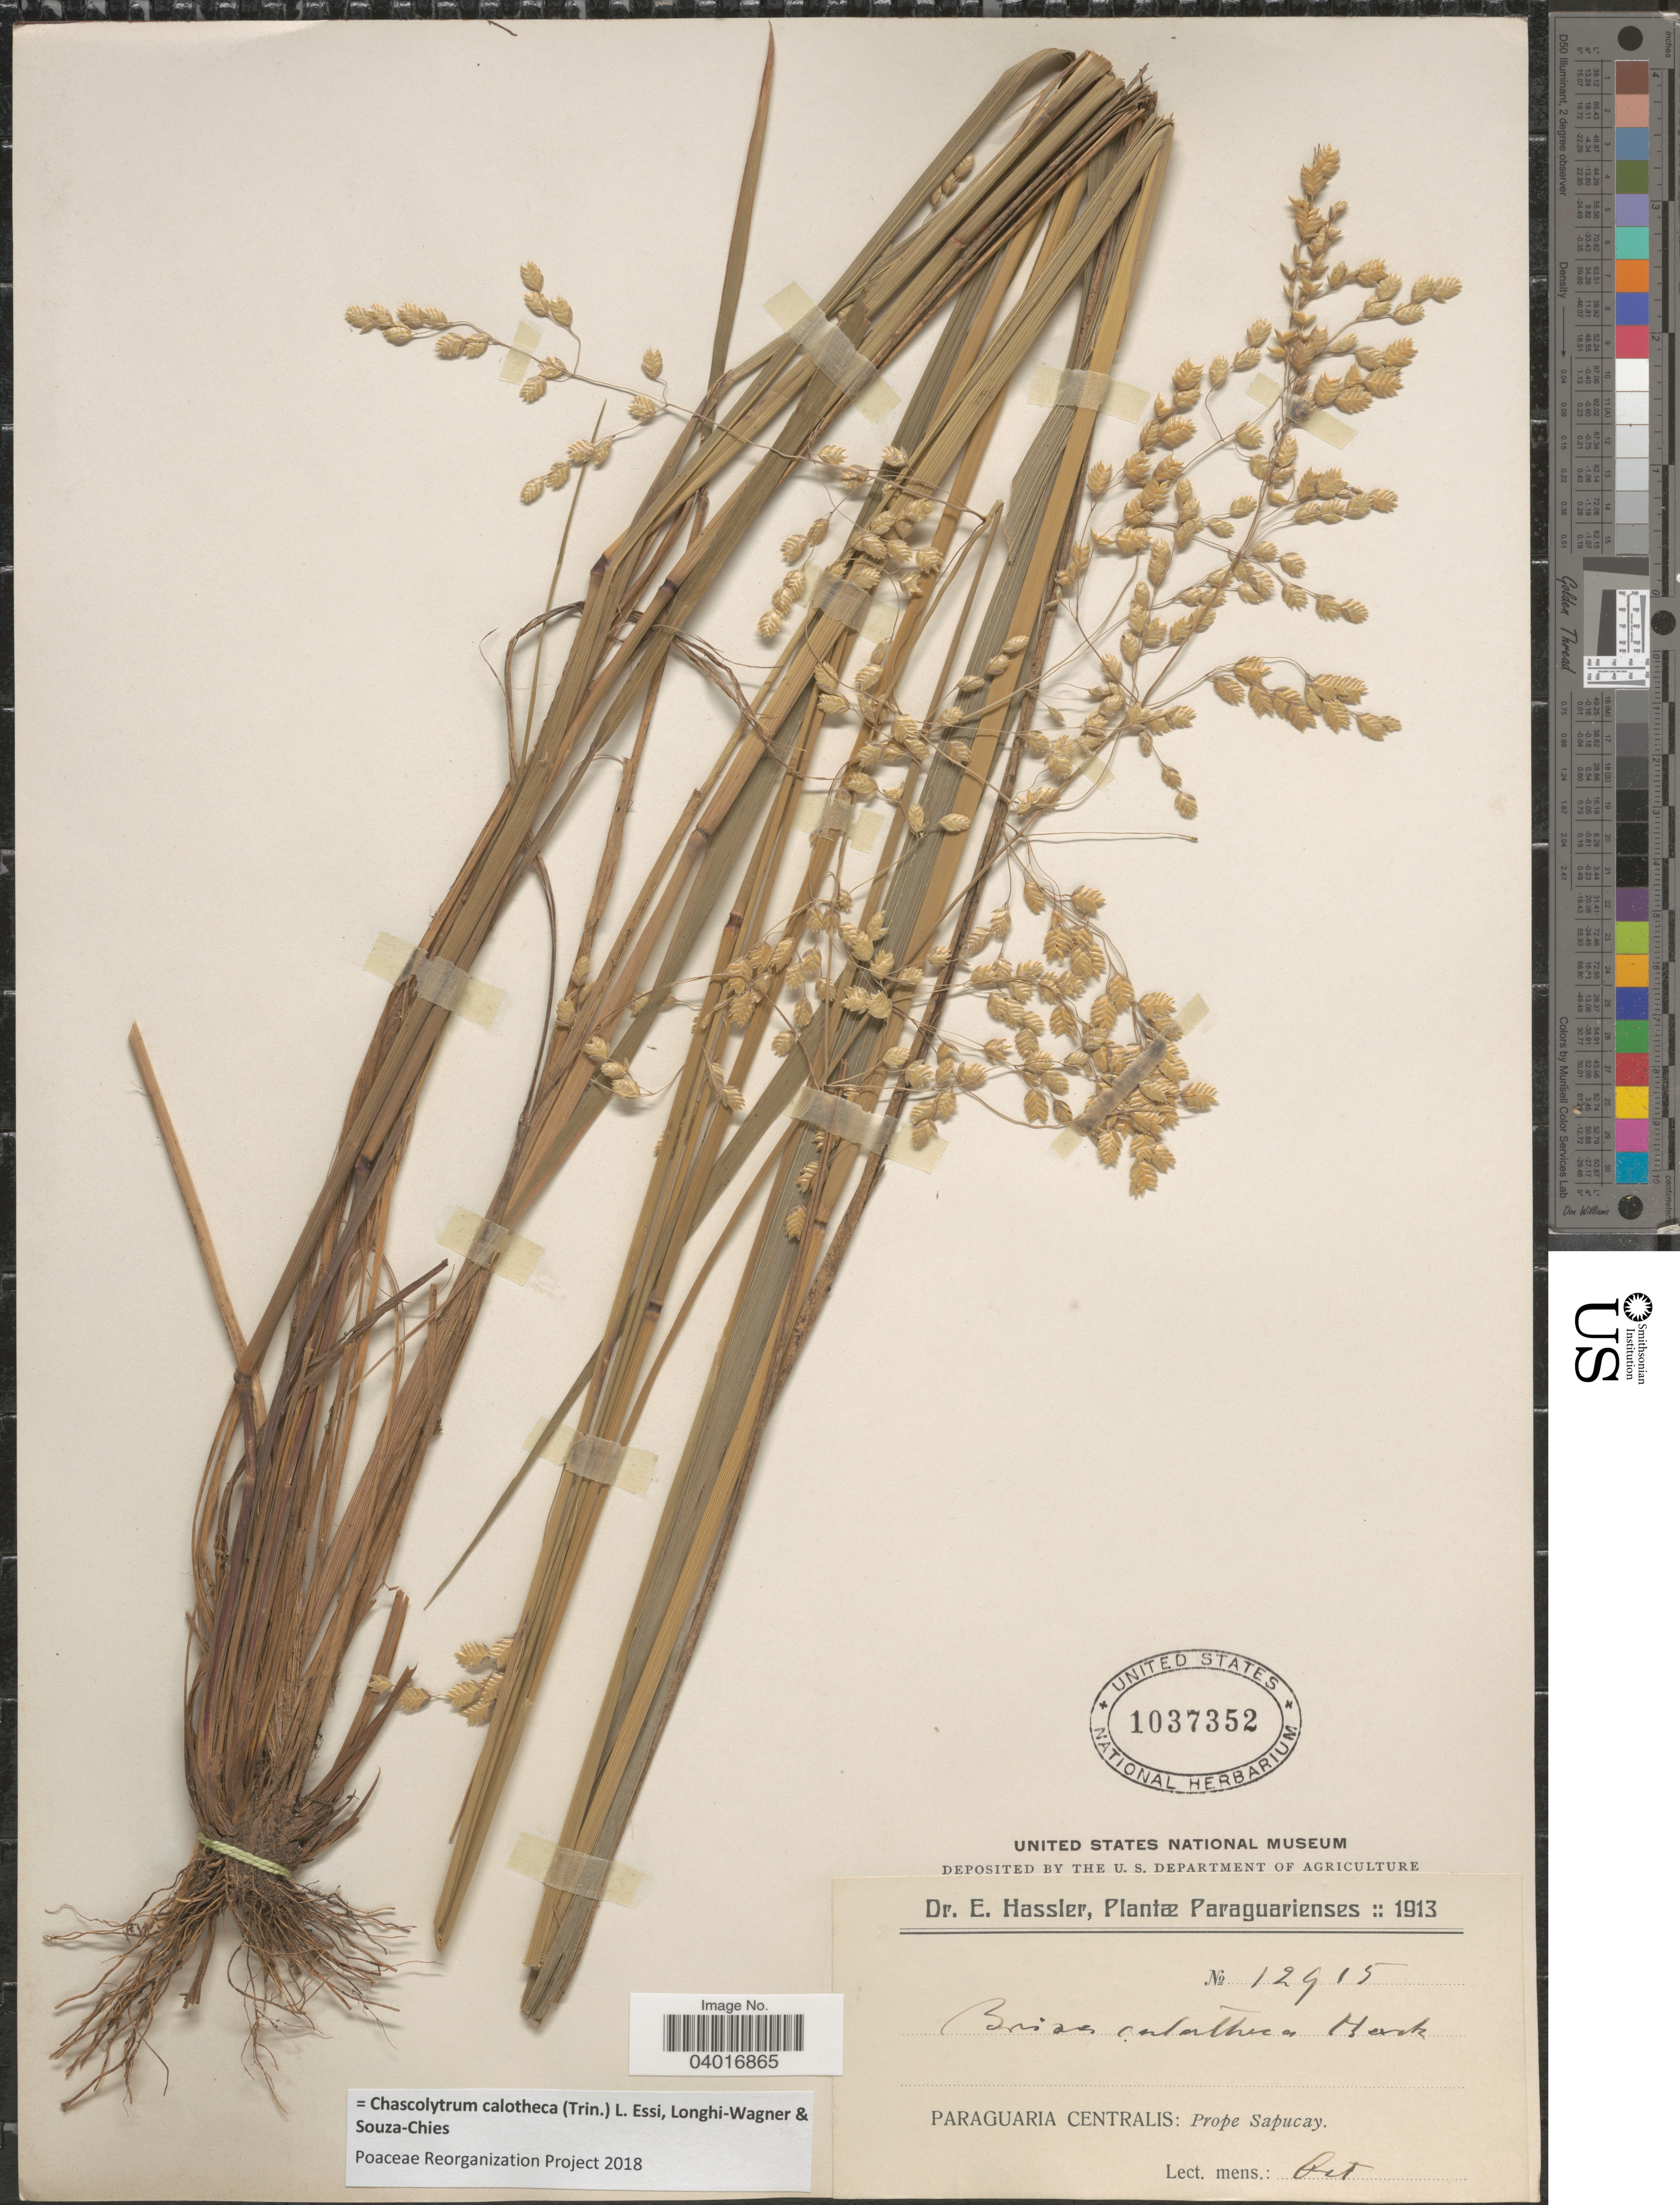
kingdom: Plantae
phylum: Tracheophyta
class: Liliopsida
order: Poales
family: Poaceae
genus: Chascolytrum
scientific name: Chascolytrum calotheca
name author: (Trin.) L. Essi et al.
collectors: E. Hassler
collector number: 12915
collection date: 1913-10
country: Paraguay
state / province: Paraguari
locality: Paraguaria Centralis: Prope Sapucay.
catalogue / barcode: US 1037352